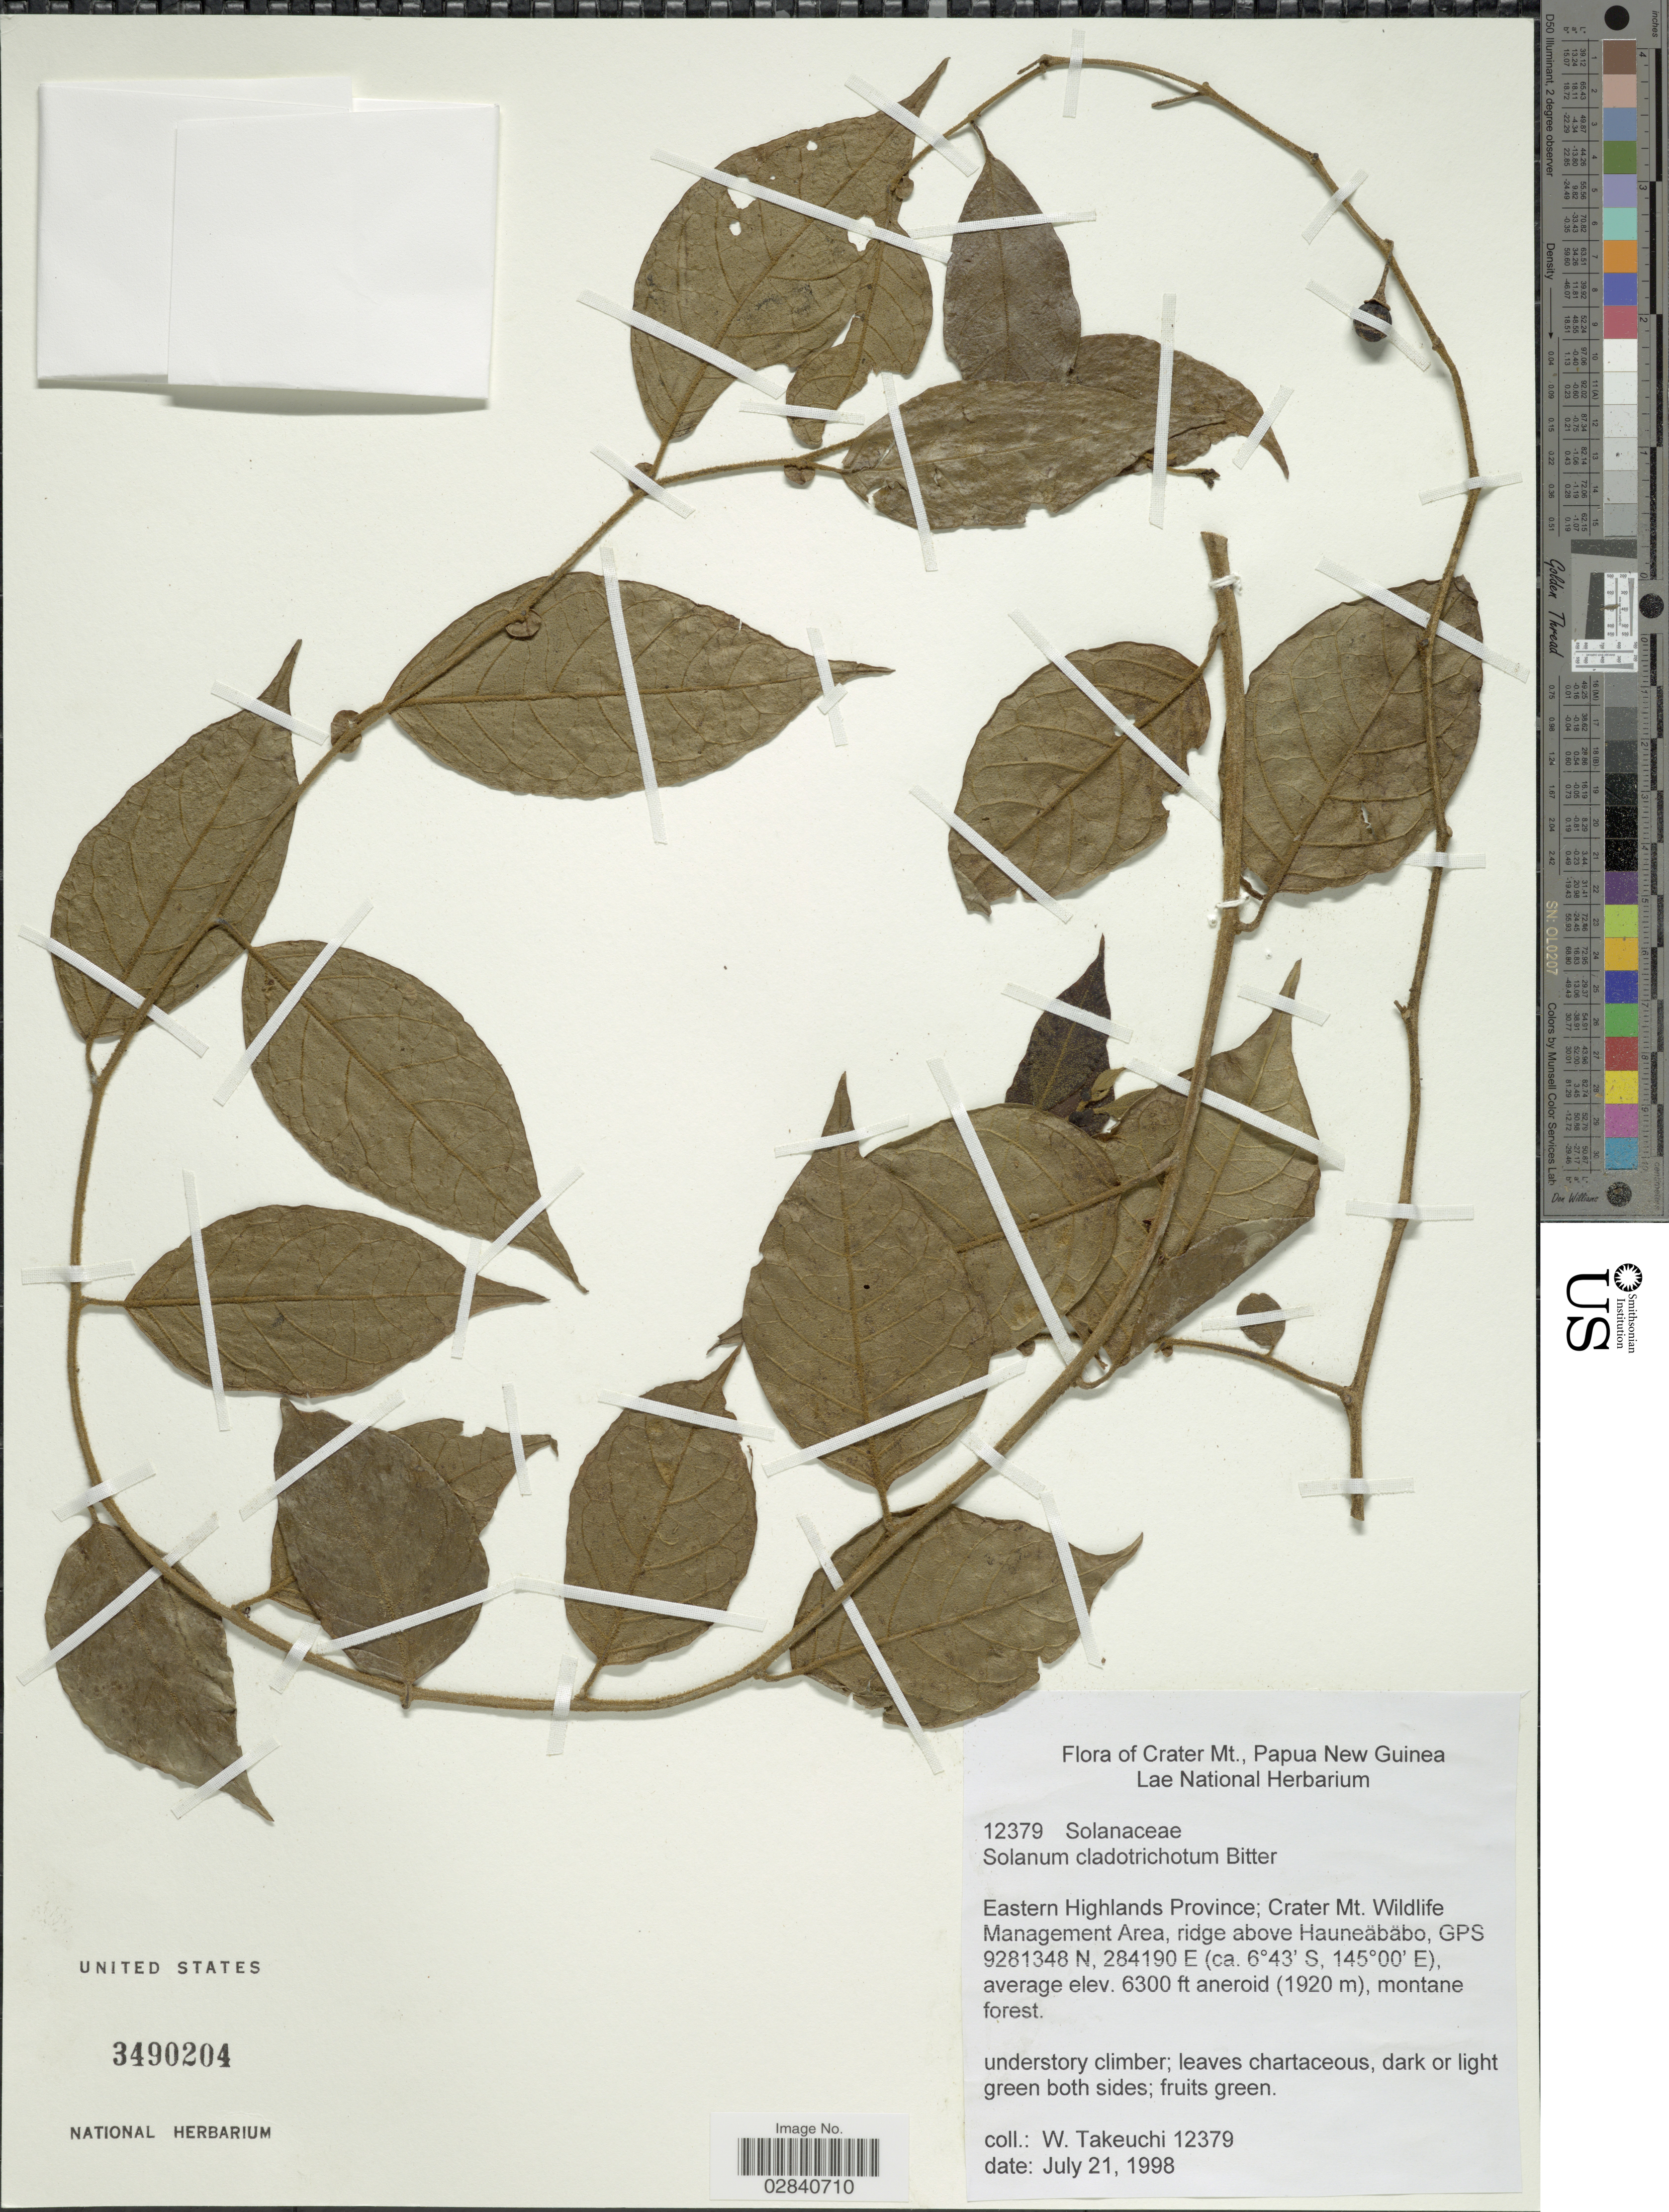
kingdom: Plantae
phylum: Tracheophyta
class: Magnoliopsida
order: Solanales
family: Solanaceae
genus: Lycianthes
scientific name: Lycianthes cladotrichota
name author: (Bitter) Bitter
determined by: Knapp, S. D.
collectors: W. Takeuchi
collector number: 12379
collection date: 1998-07-21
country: Papua New Guinea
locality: Eastern Highlands Province; Crater Mt. Wildlife Management Area, ridge above Huaneäbäbo.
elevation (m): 1920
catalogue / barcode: US 3490204